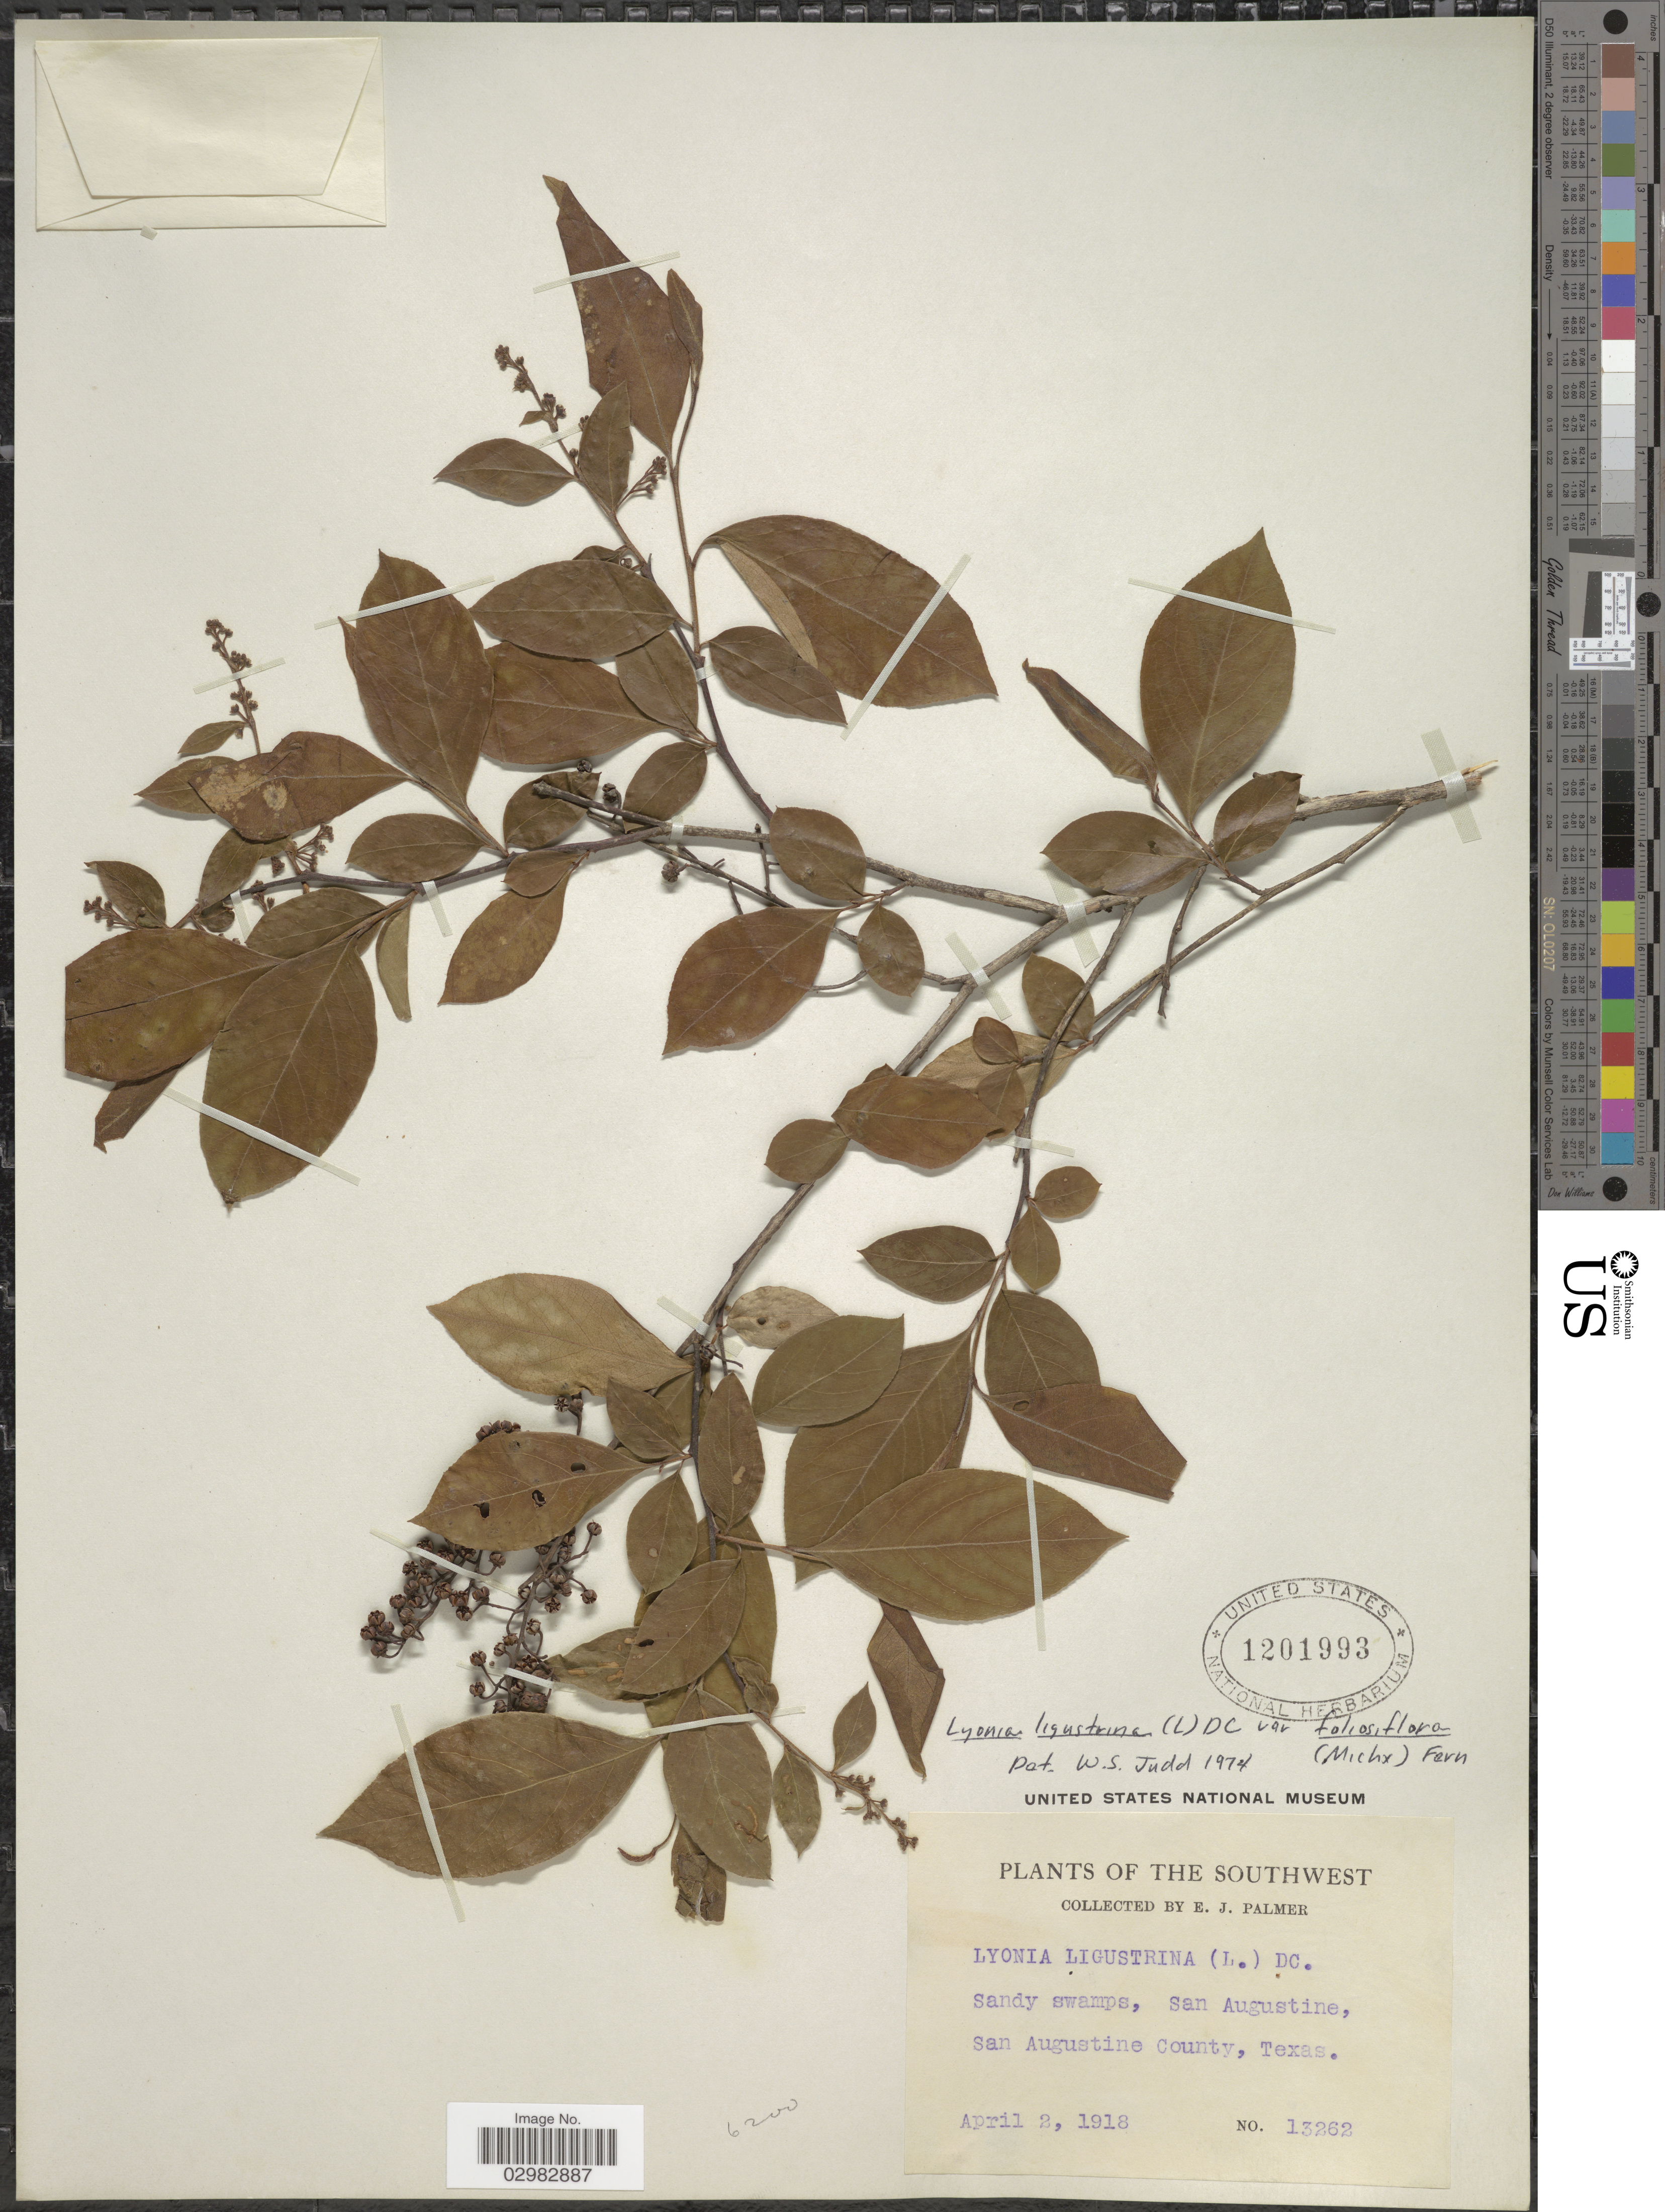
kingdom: Plantae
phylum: Tracheophyta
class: Magnoliopsida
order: Ericales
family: Ericaceae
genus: Lyonia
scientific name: Lyonia ligustrina var. foliosiflora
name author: (Michx.) Fernald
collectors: E. J. Palmer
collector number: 13262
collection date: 1918-04-02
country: United States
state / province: Texas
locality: Southwest, San Augustine, San Augustine County.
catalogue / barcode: US 1201993